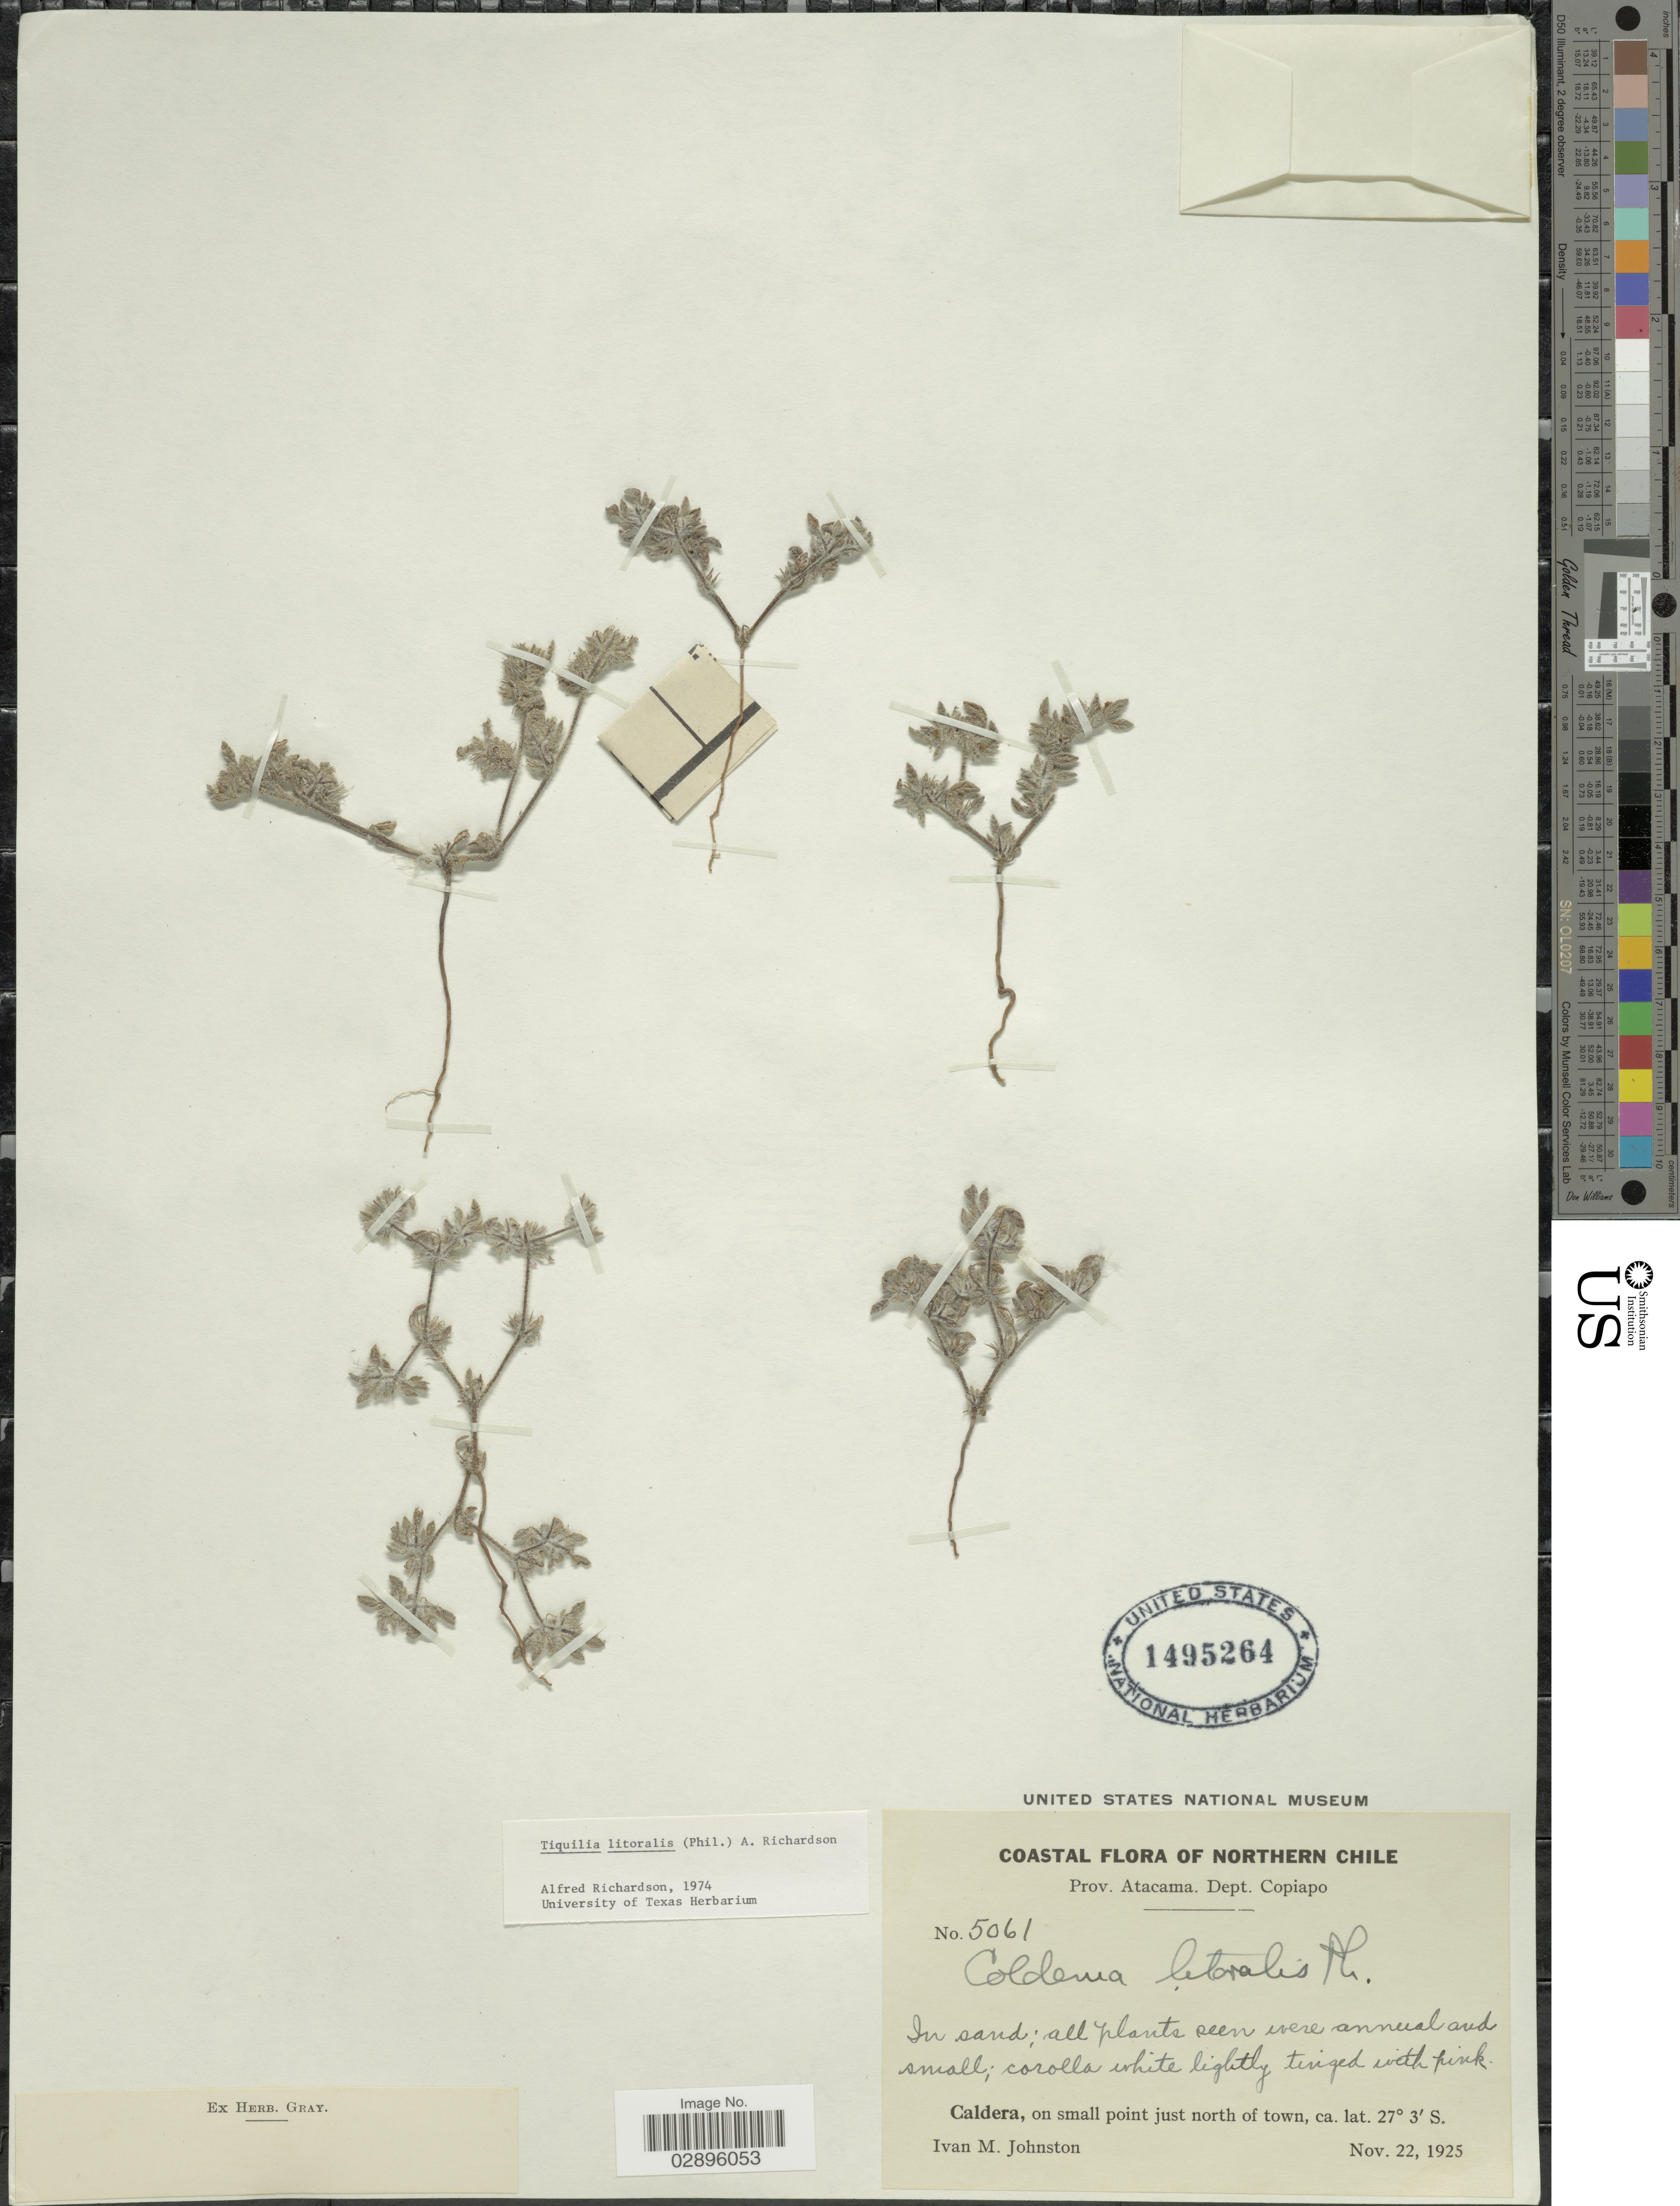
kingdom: Plantae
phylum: Tracheophyta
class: Magnoliopsida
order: Boraginales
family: Ehretiaceae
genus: Tiquilia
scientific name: Tiquilia litoralis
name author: (Phil.) A.T. Richardson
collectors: I.M. Johnston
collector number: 5061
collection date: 1925-11-22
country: Chile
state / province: Atacama (III)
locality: Northern Chile. Dept. Copiapo. Caldera, on small point just north of town.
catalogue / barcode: US 1495264